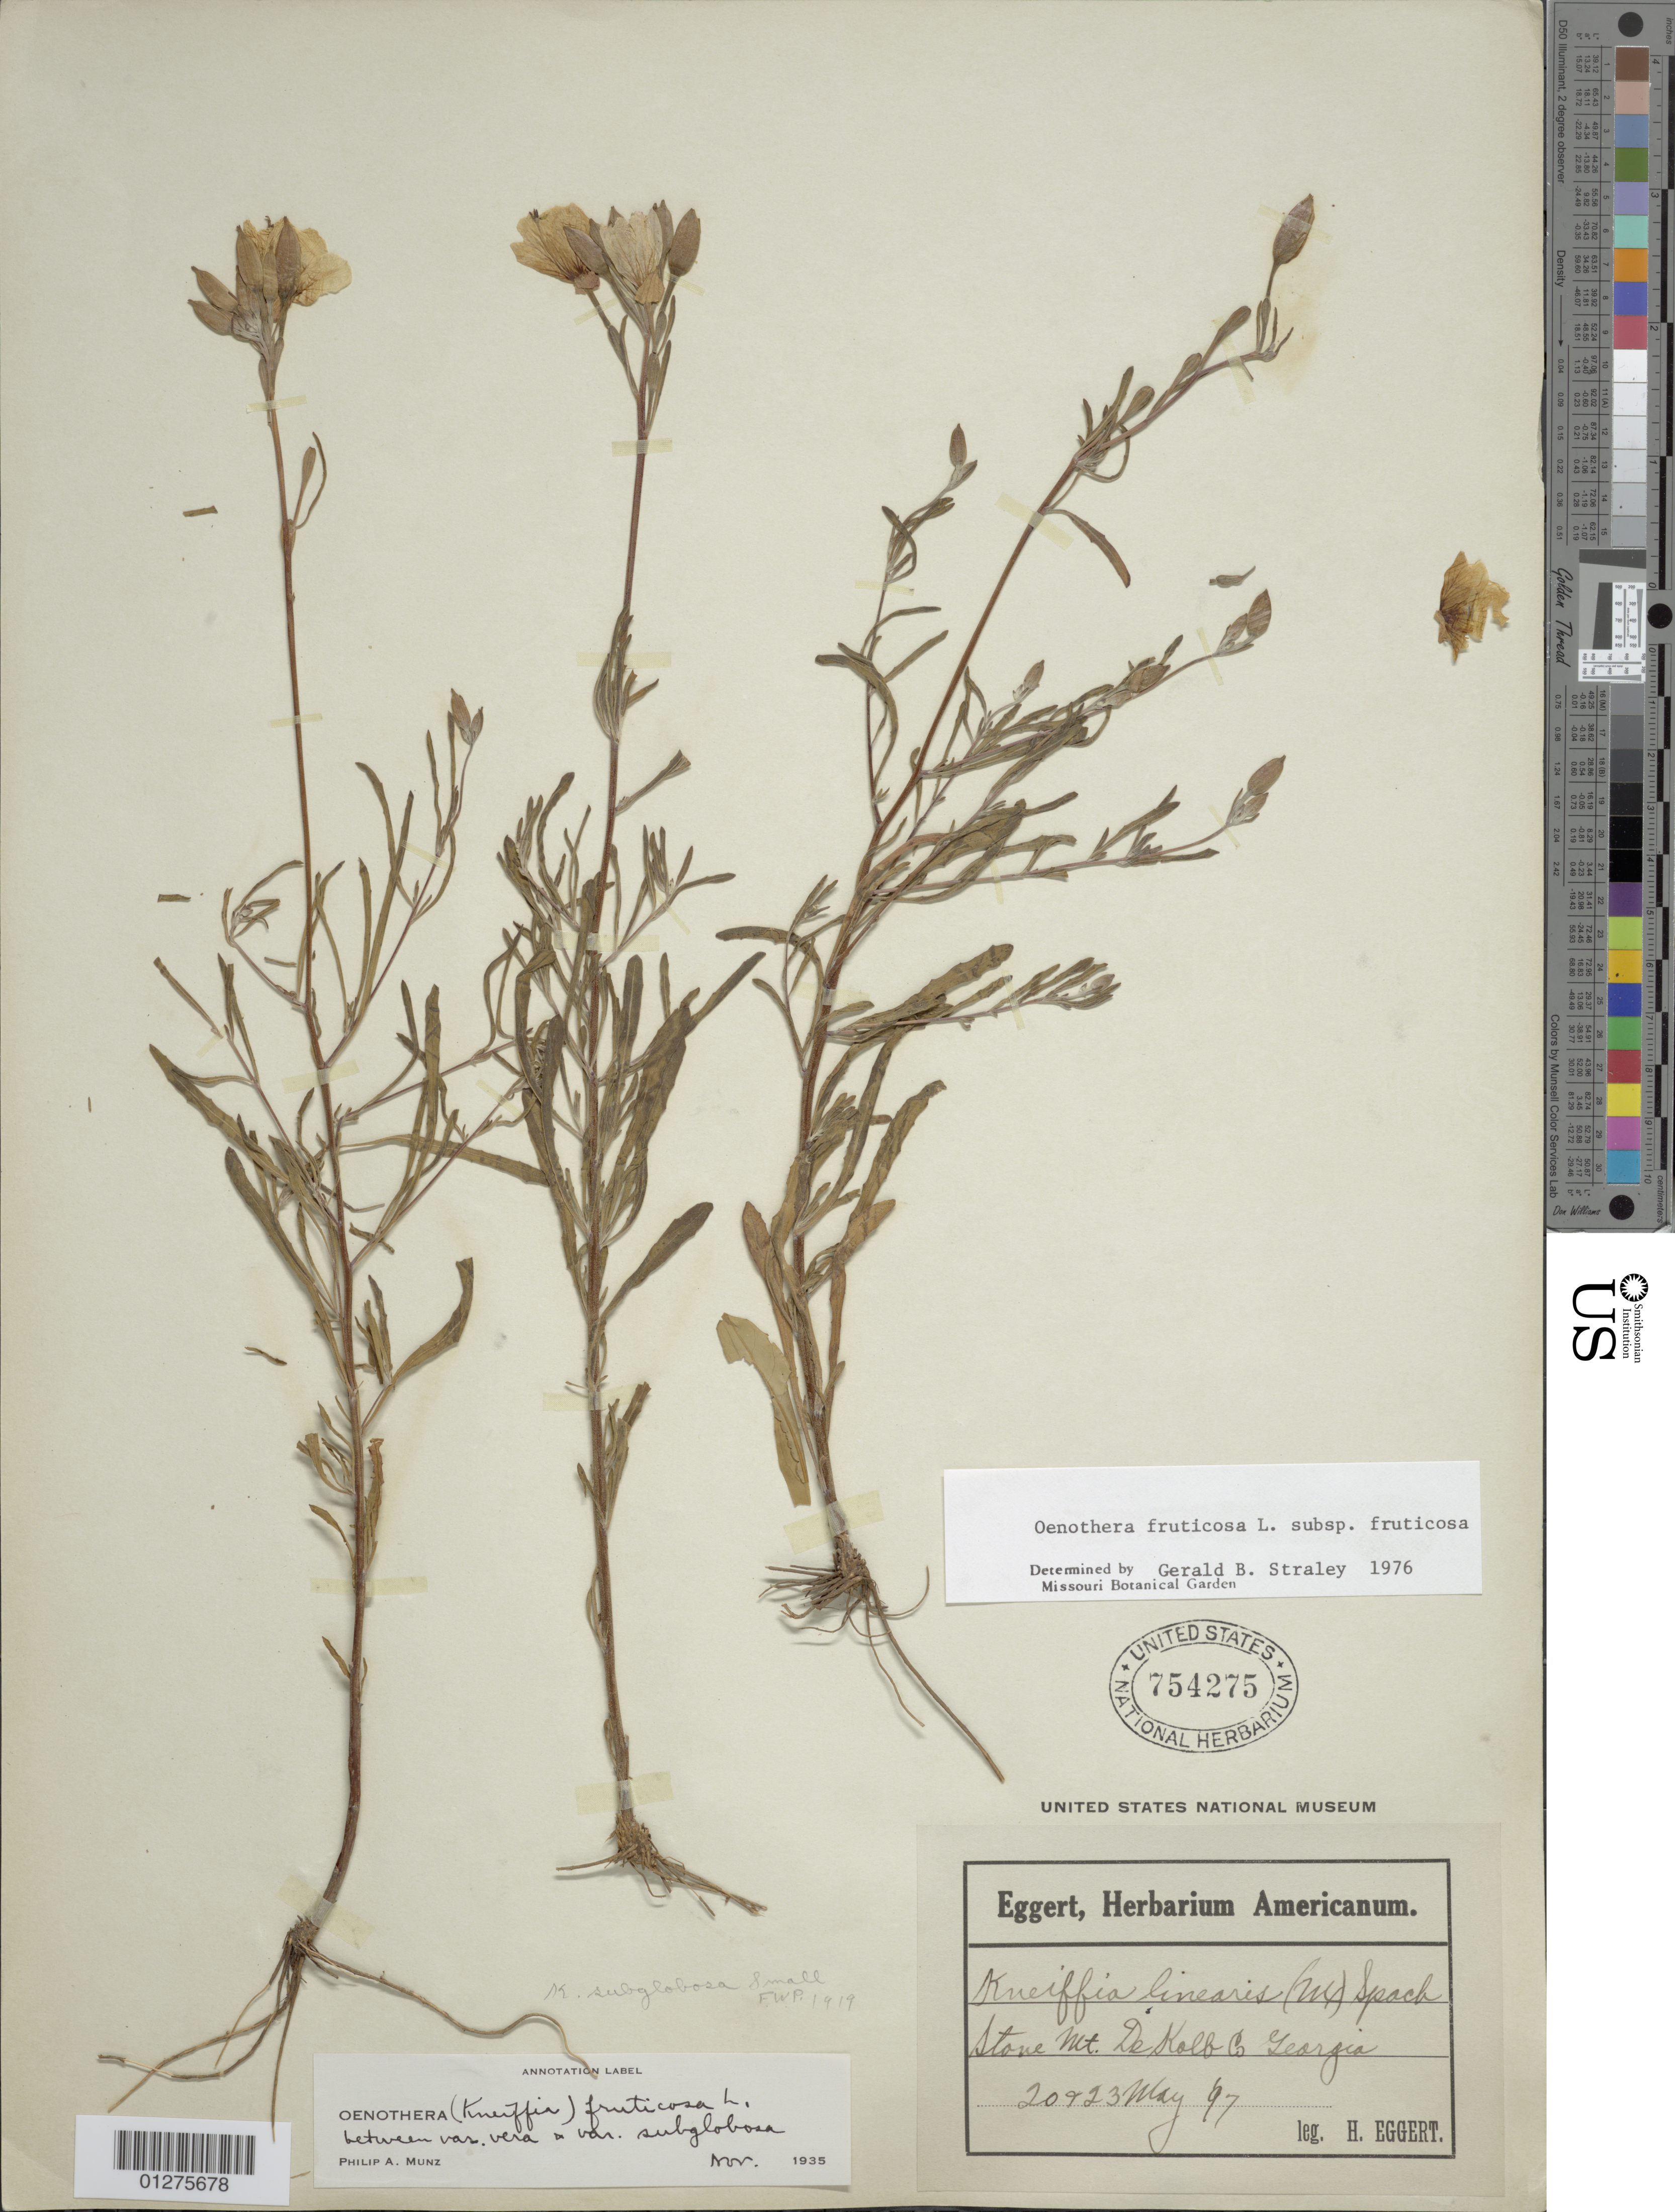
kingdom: Plantae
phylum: Tracheophyta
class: Magnoliopsida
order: Myrtales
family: Onagraceae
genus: Oenothera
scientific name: Oenothera fruticosa subsp. fruticosa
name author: L.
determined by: Straley, G. B.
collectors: H. Eggert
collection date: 1897-05-20,1897-05-23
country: United States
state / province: Georgia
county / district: De Kalb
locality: Stone Mt.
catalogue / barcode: US 754275